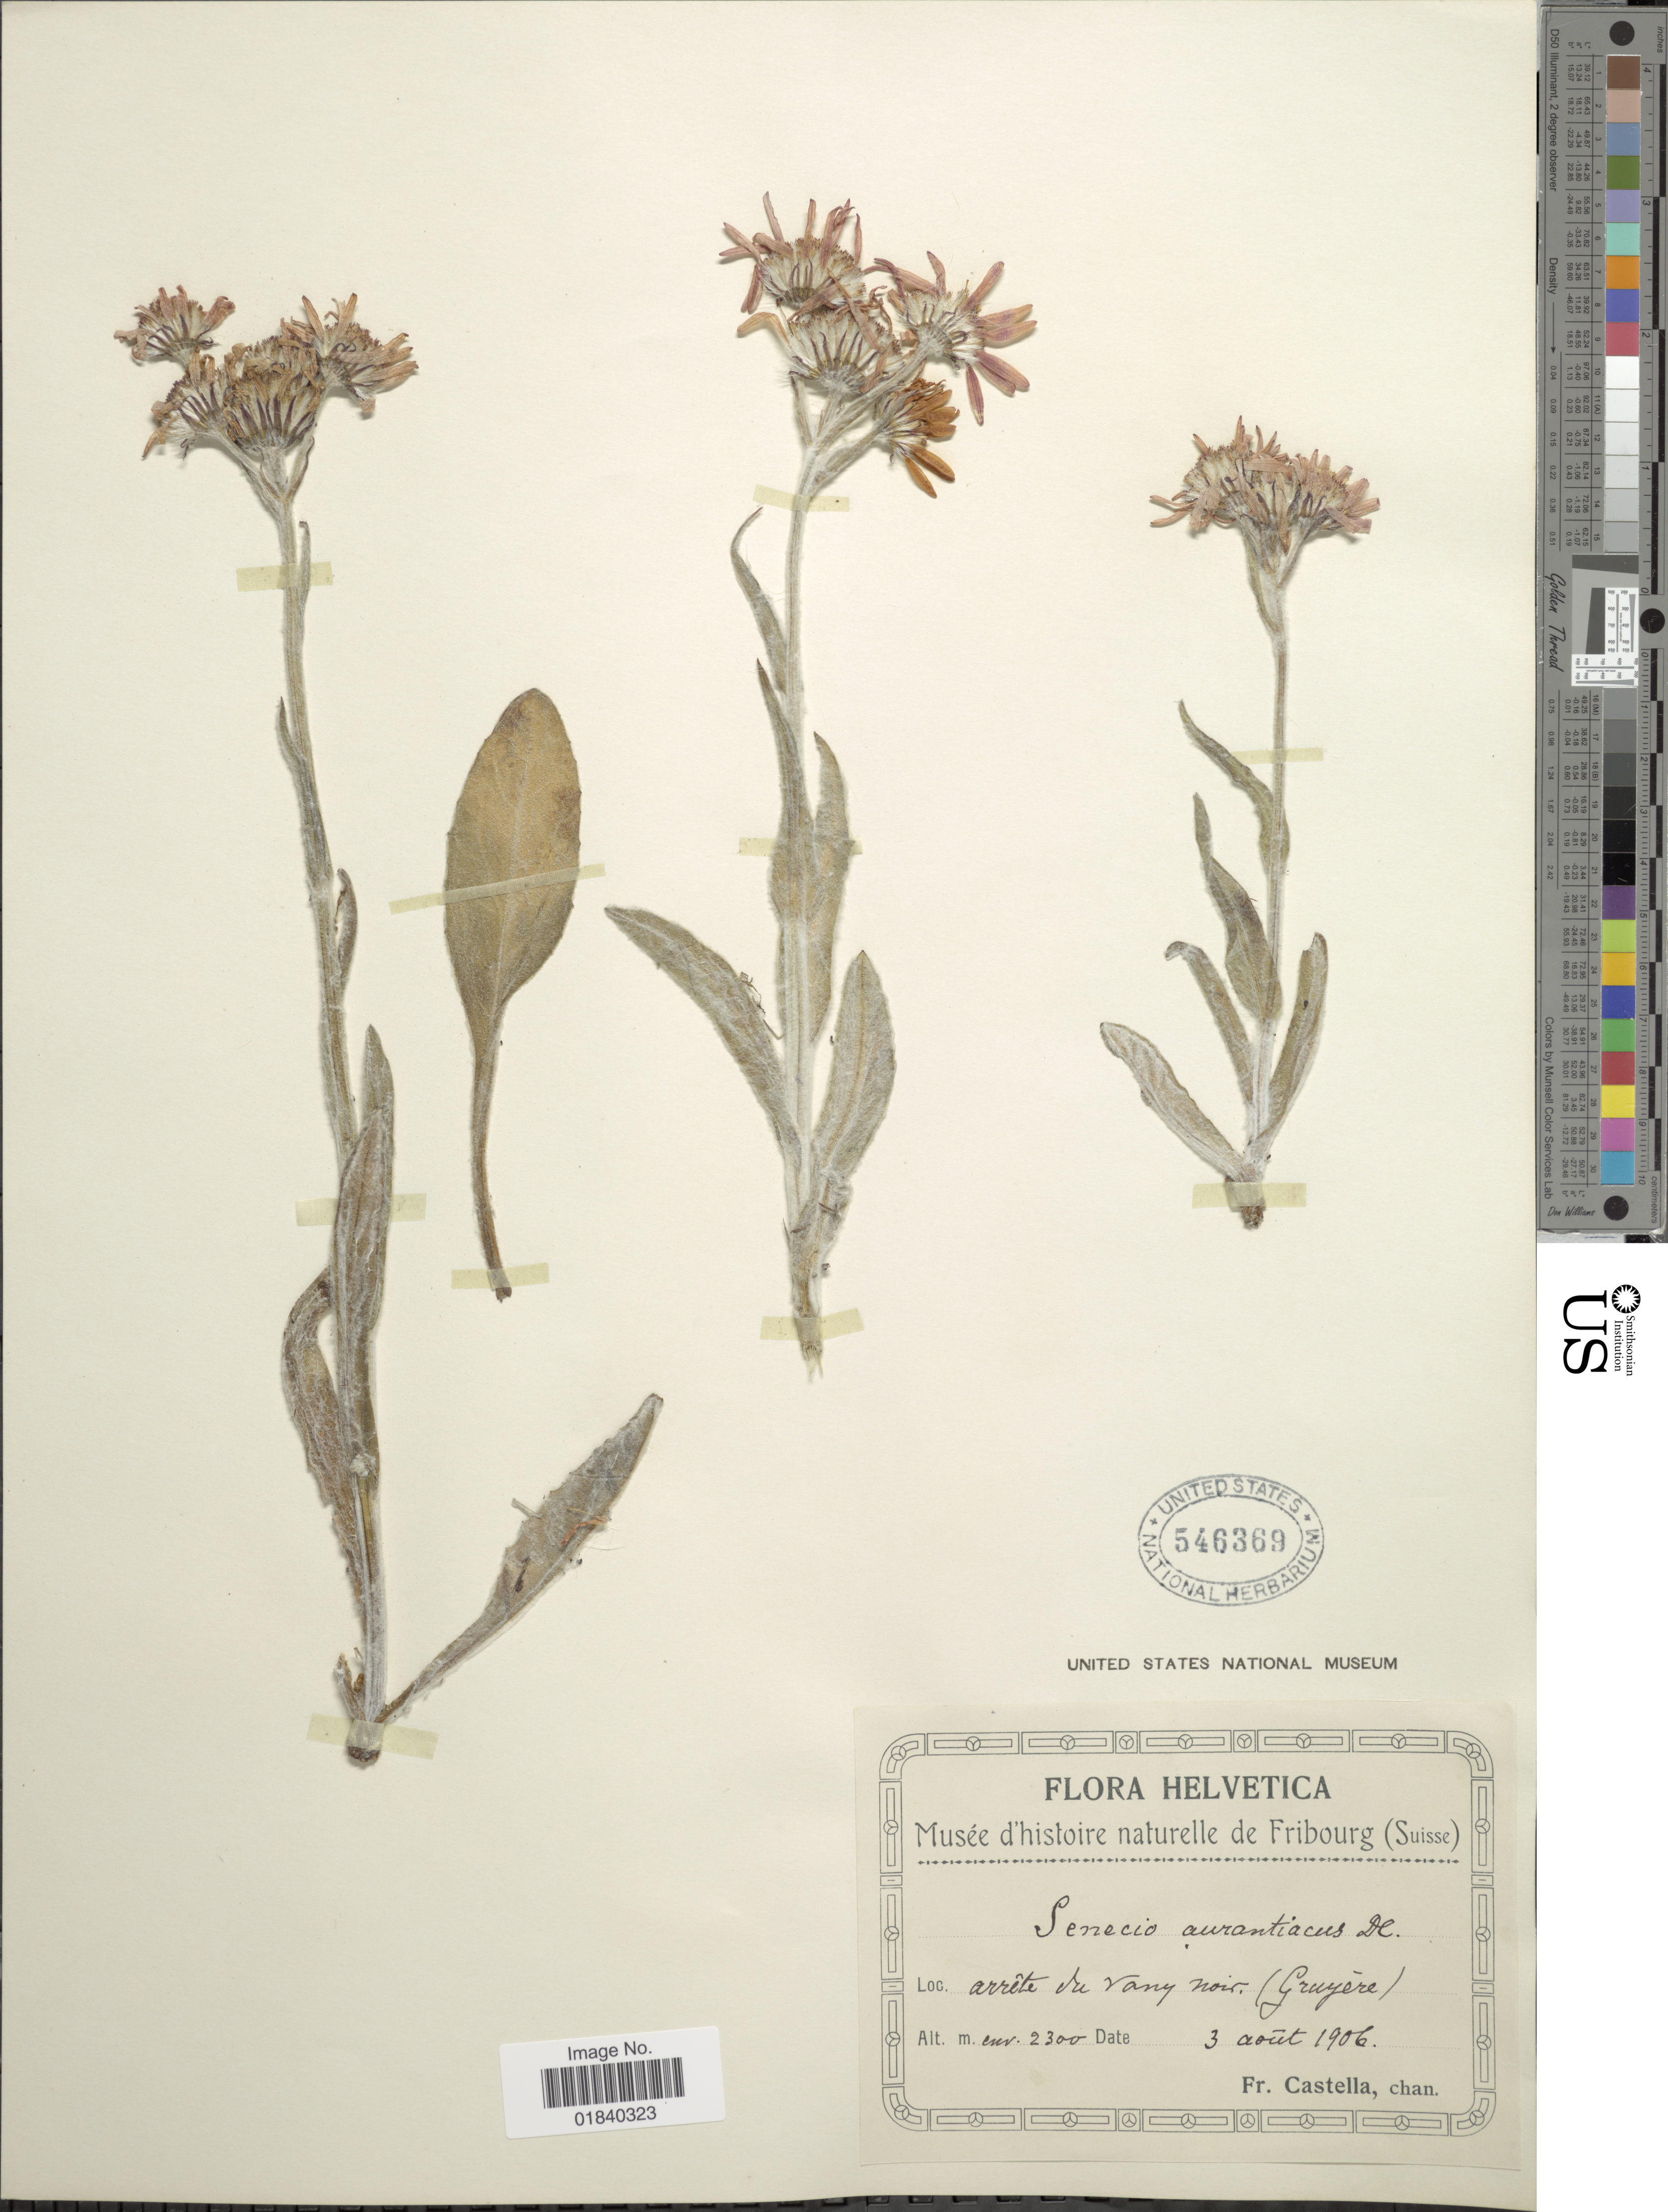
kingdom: Plantae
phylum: Tracheophyta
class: Magnoliopsida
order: Asterales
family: Asteraceae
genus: Tephroseris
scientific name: Tephroseris integrifolia subsp. aurantiaca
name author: (Hoppe ex Willd.) B. Nord.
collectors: Fr. Castella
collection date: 1906-08-03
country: Switzerland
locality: Arrete du Vany Noir (Gruyere).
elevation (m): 2300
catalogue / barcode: US 546369